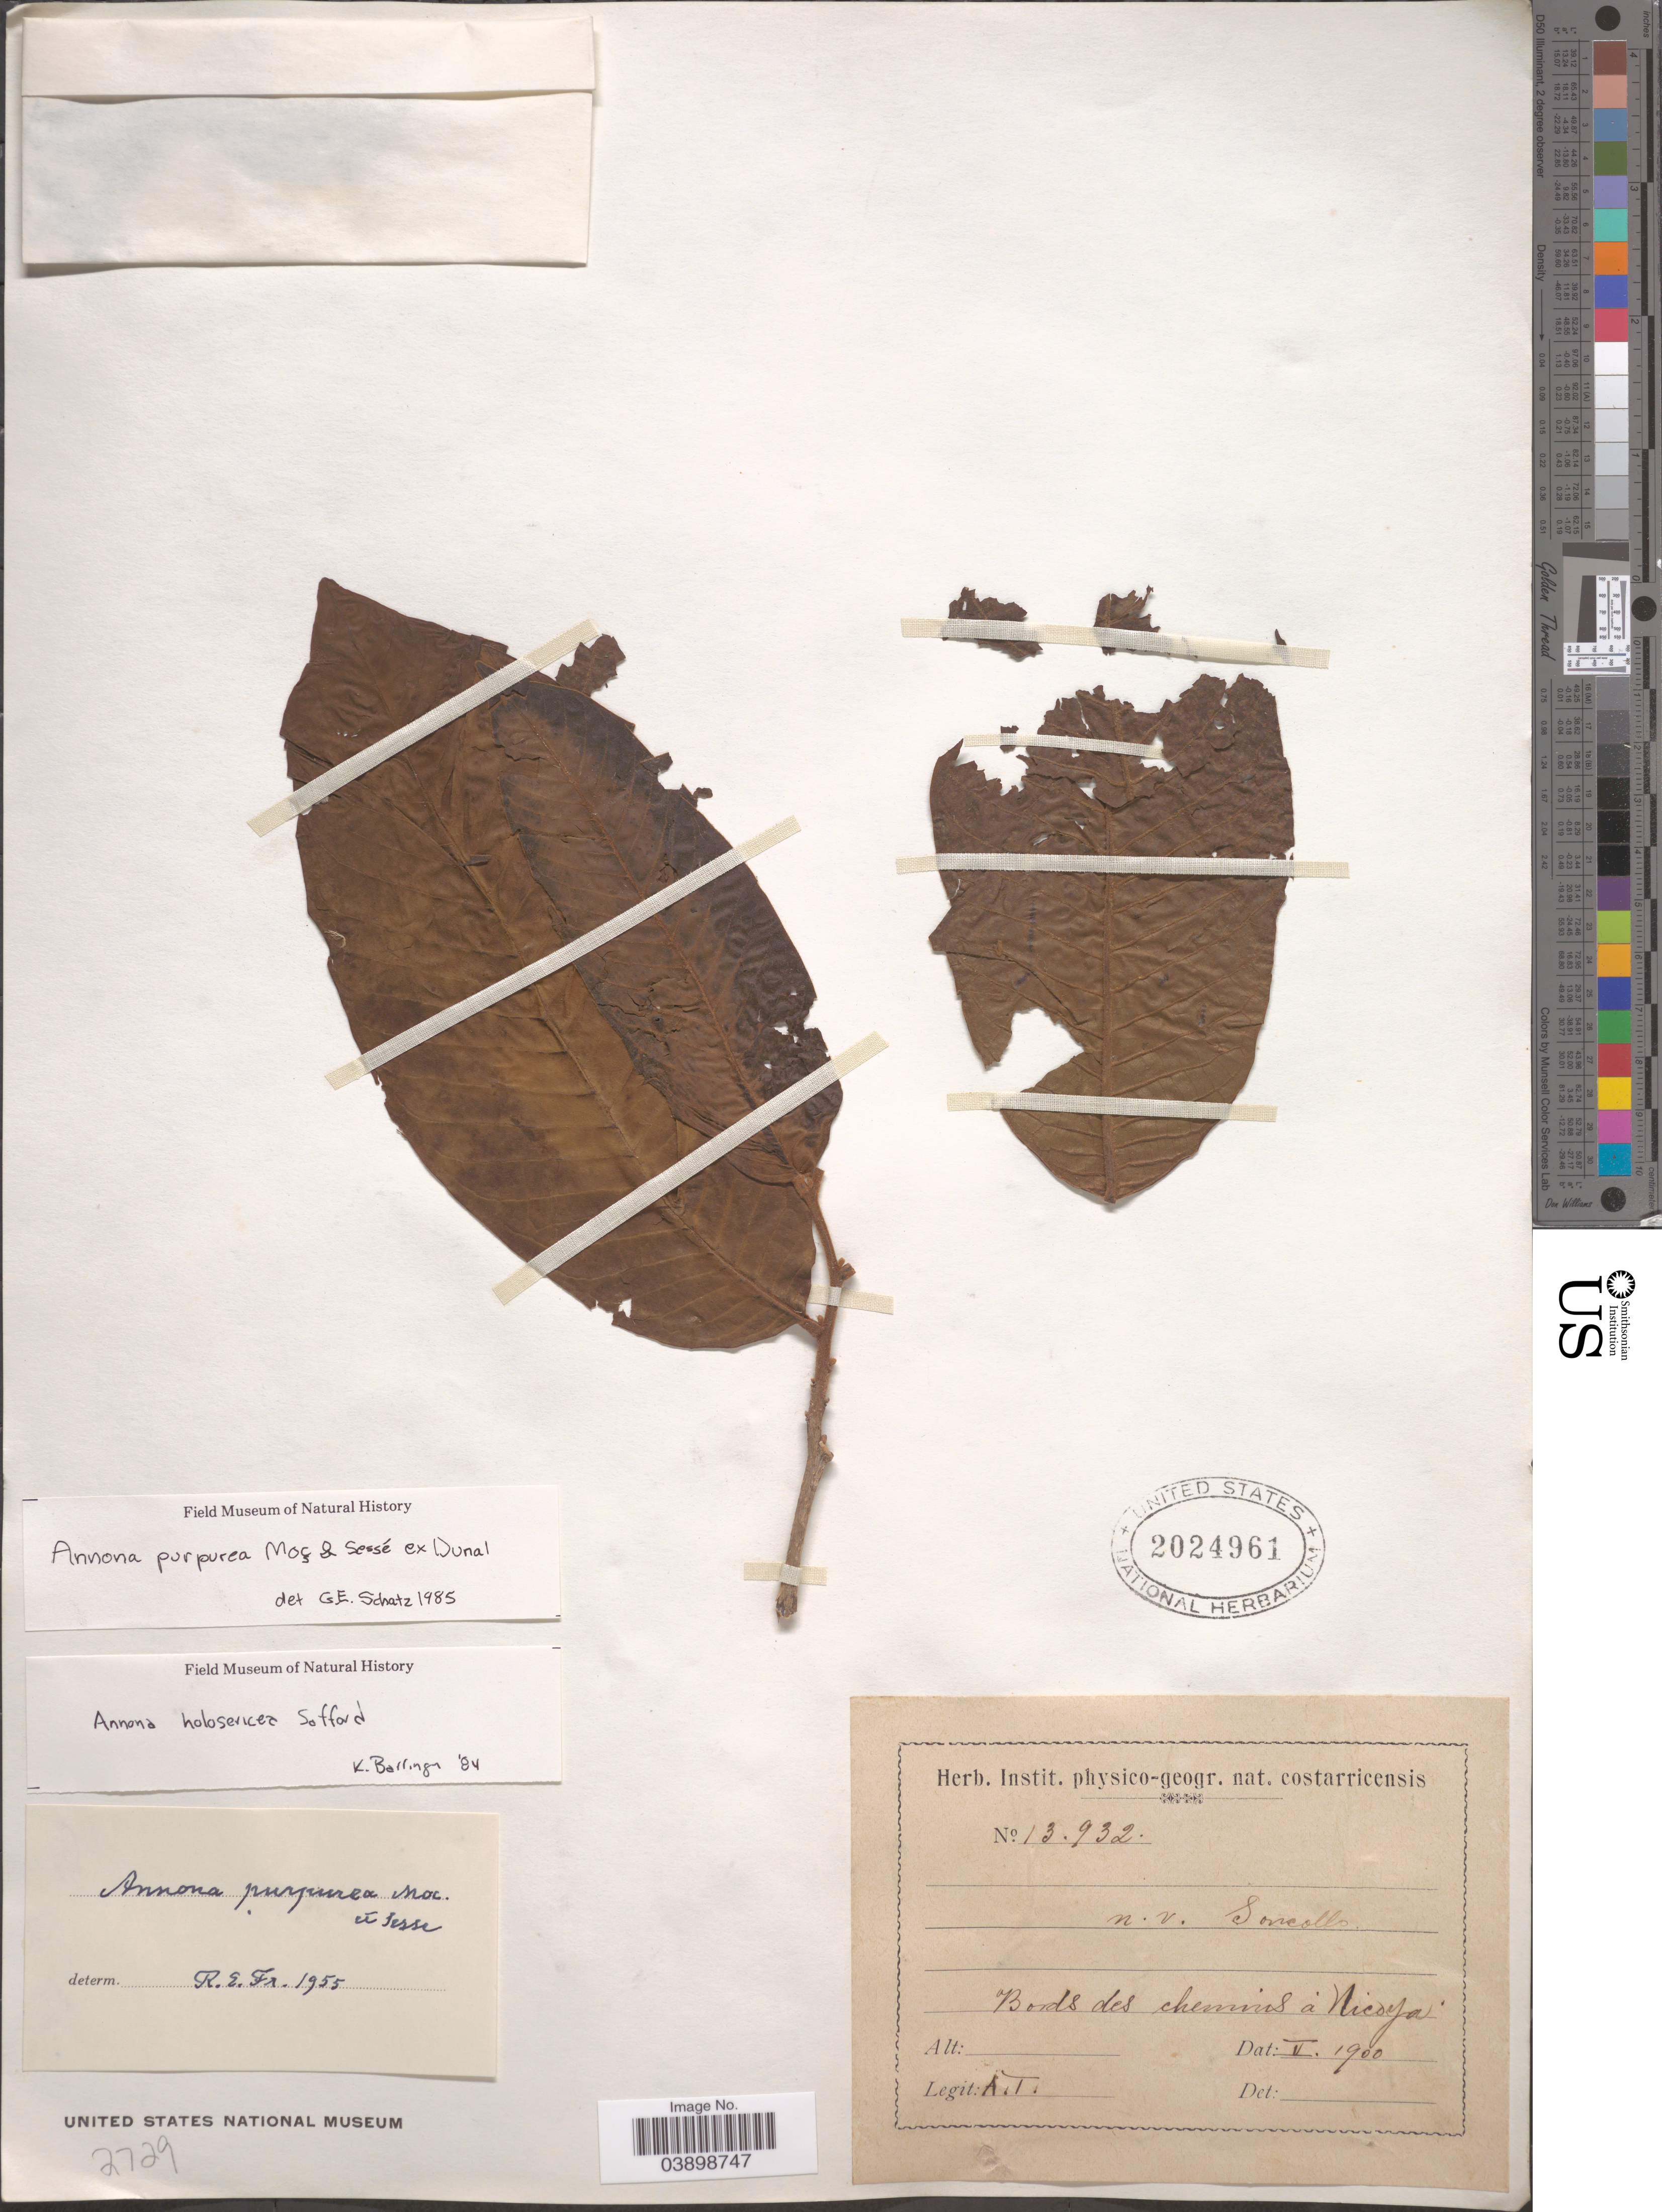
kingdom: Plantae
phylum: Tracheophyta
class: Magnoliopsida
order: Magnoliales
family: Annonaceae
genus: Annona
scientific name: Annona purpurea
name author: Moc. & Sessé ex Dunal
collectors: A. T.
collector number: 13932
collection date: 1900-05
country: Costa Rica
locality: Bords des chemins á Nicoya.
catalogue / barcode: US 2024961